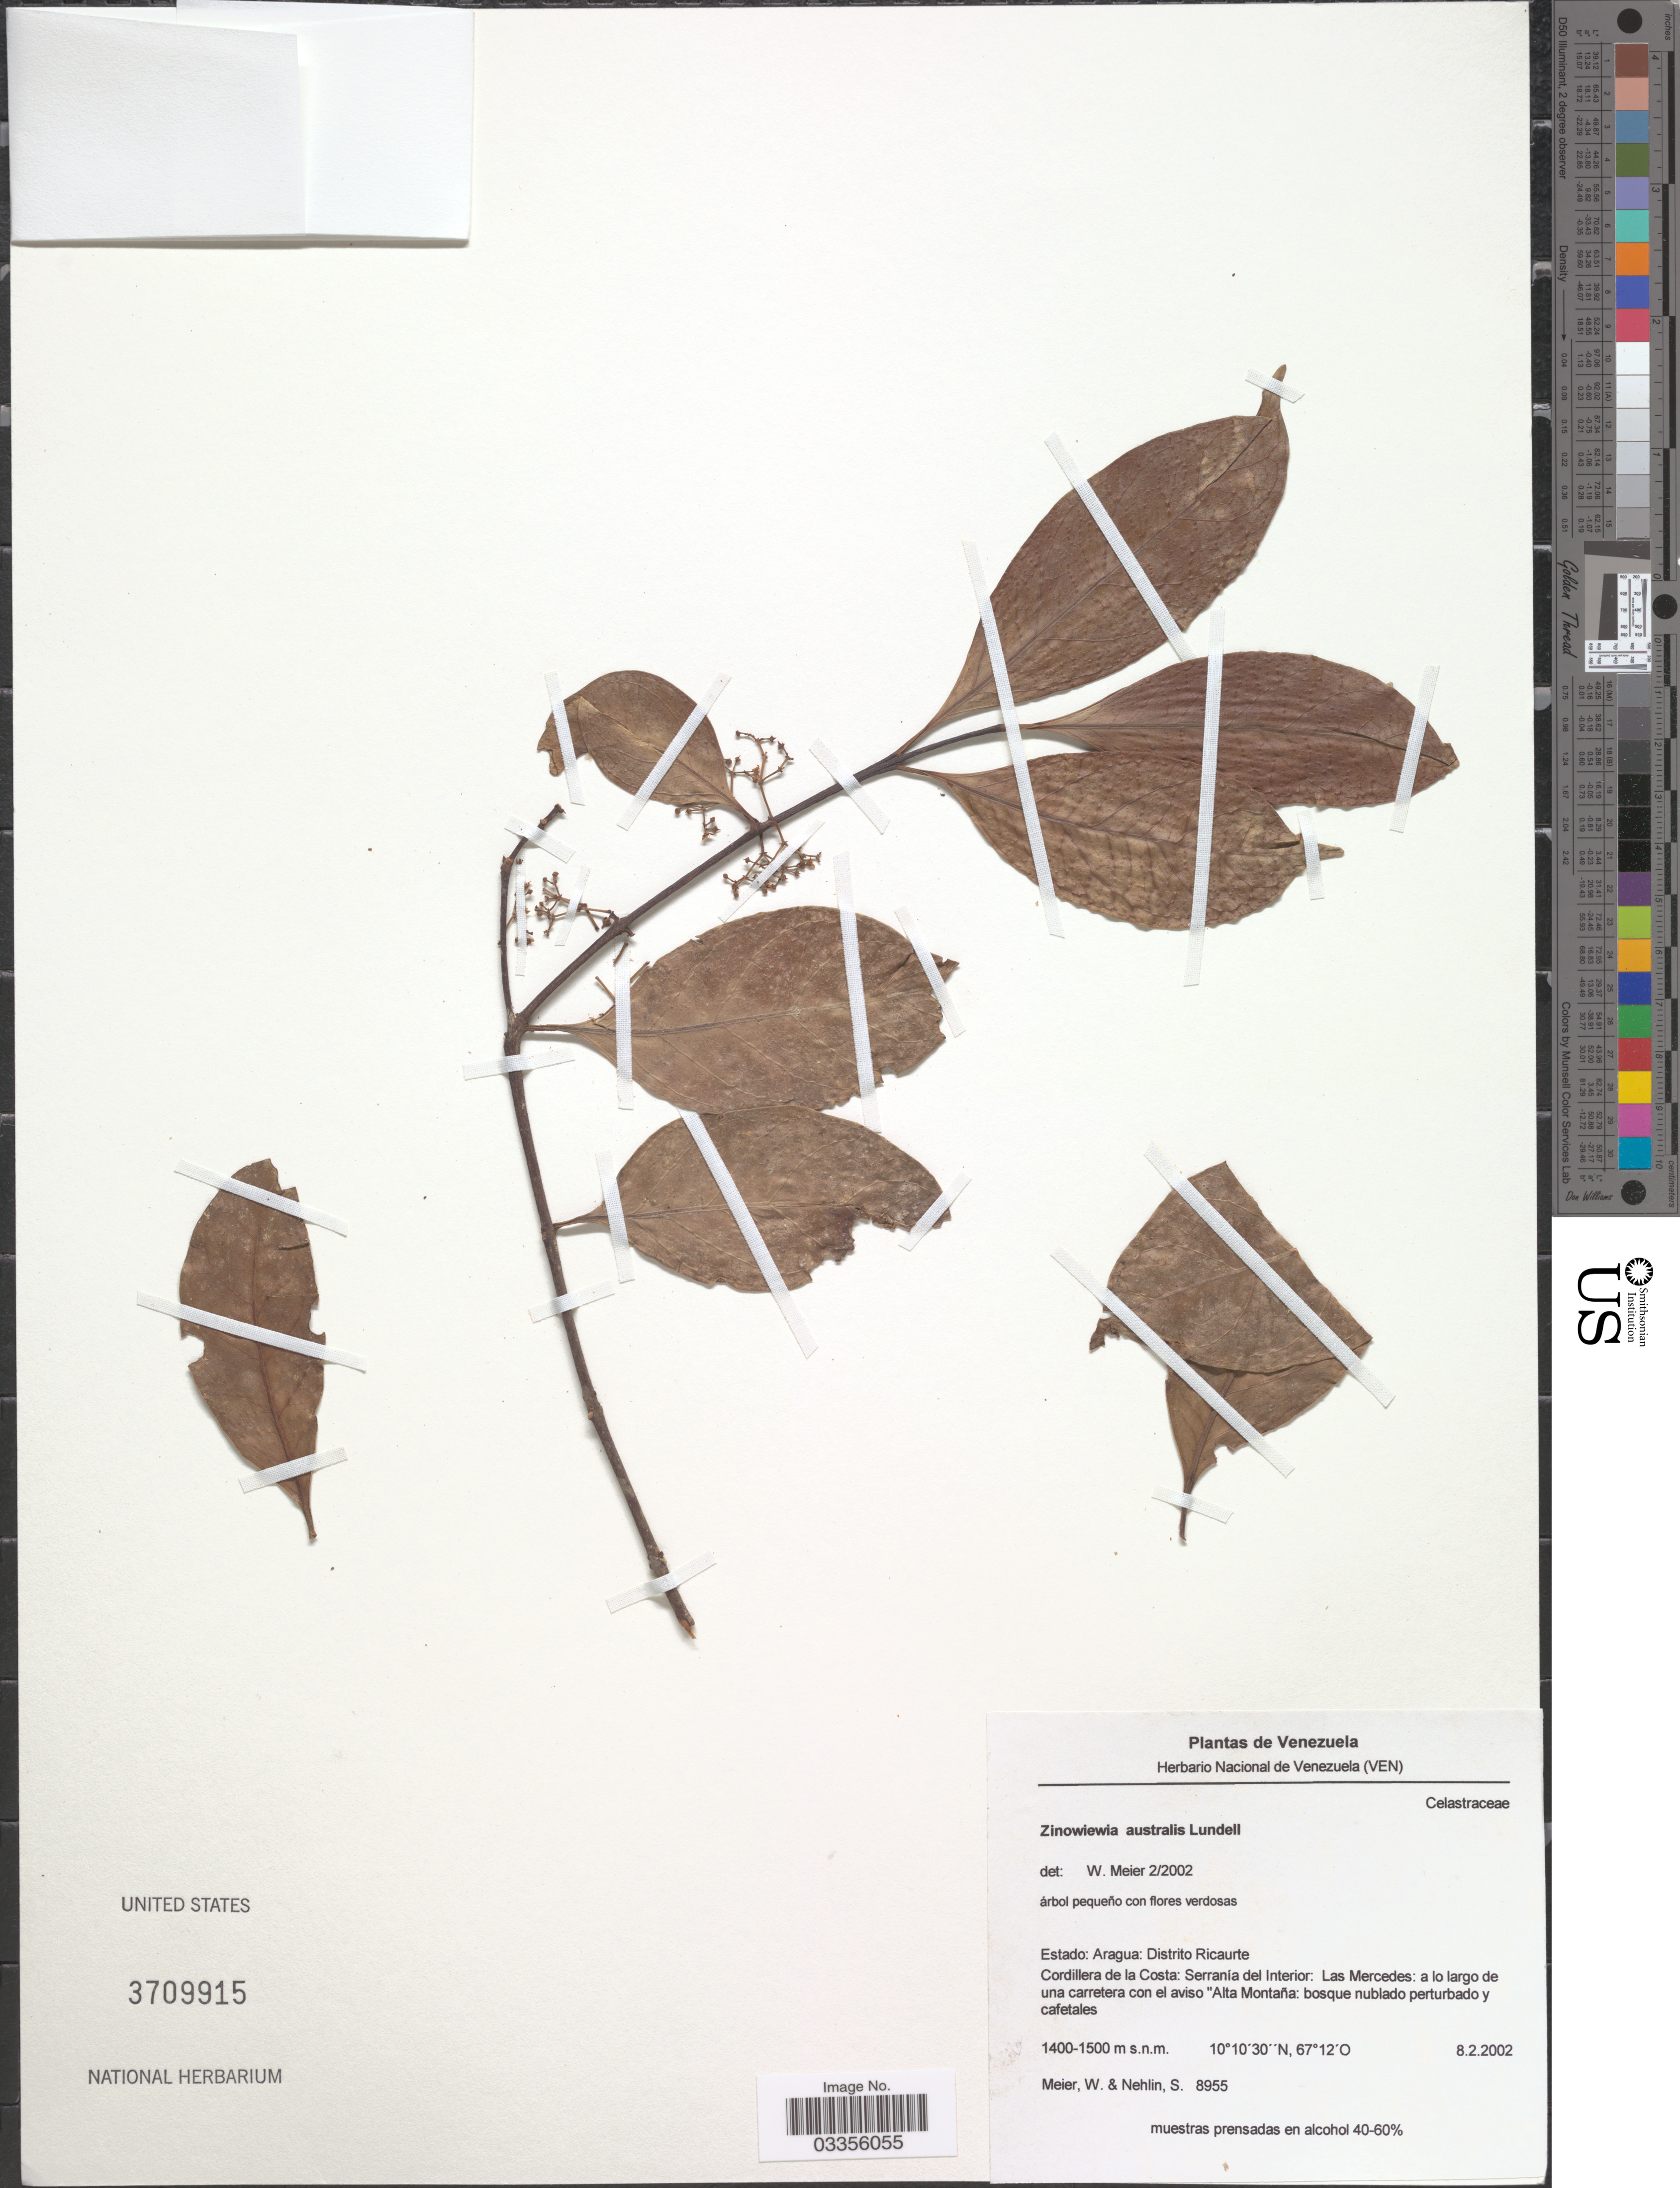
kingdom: Plantae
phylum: Tracheophyta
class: Magnoliopsida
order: Celastrales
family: Celastraceae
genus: Zinowiewia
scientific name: Zinowiewia australis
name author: Lundell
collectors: W. Meier & S. Nehlin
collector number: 8955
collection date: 2002-02-08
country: Venezuela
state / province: Aragua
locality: Distrito Ricaurte. Cordillera de la Costa: Serranía del Interior: Las Mercedes: a lo largo de una carretera con el aviso Alta Montaña.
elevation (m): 1400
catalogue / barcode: US 3709915